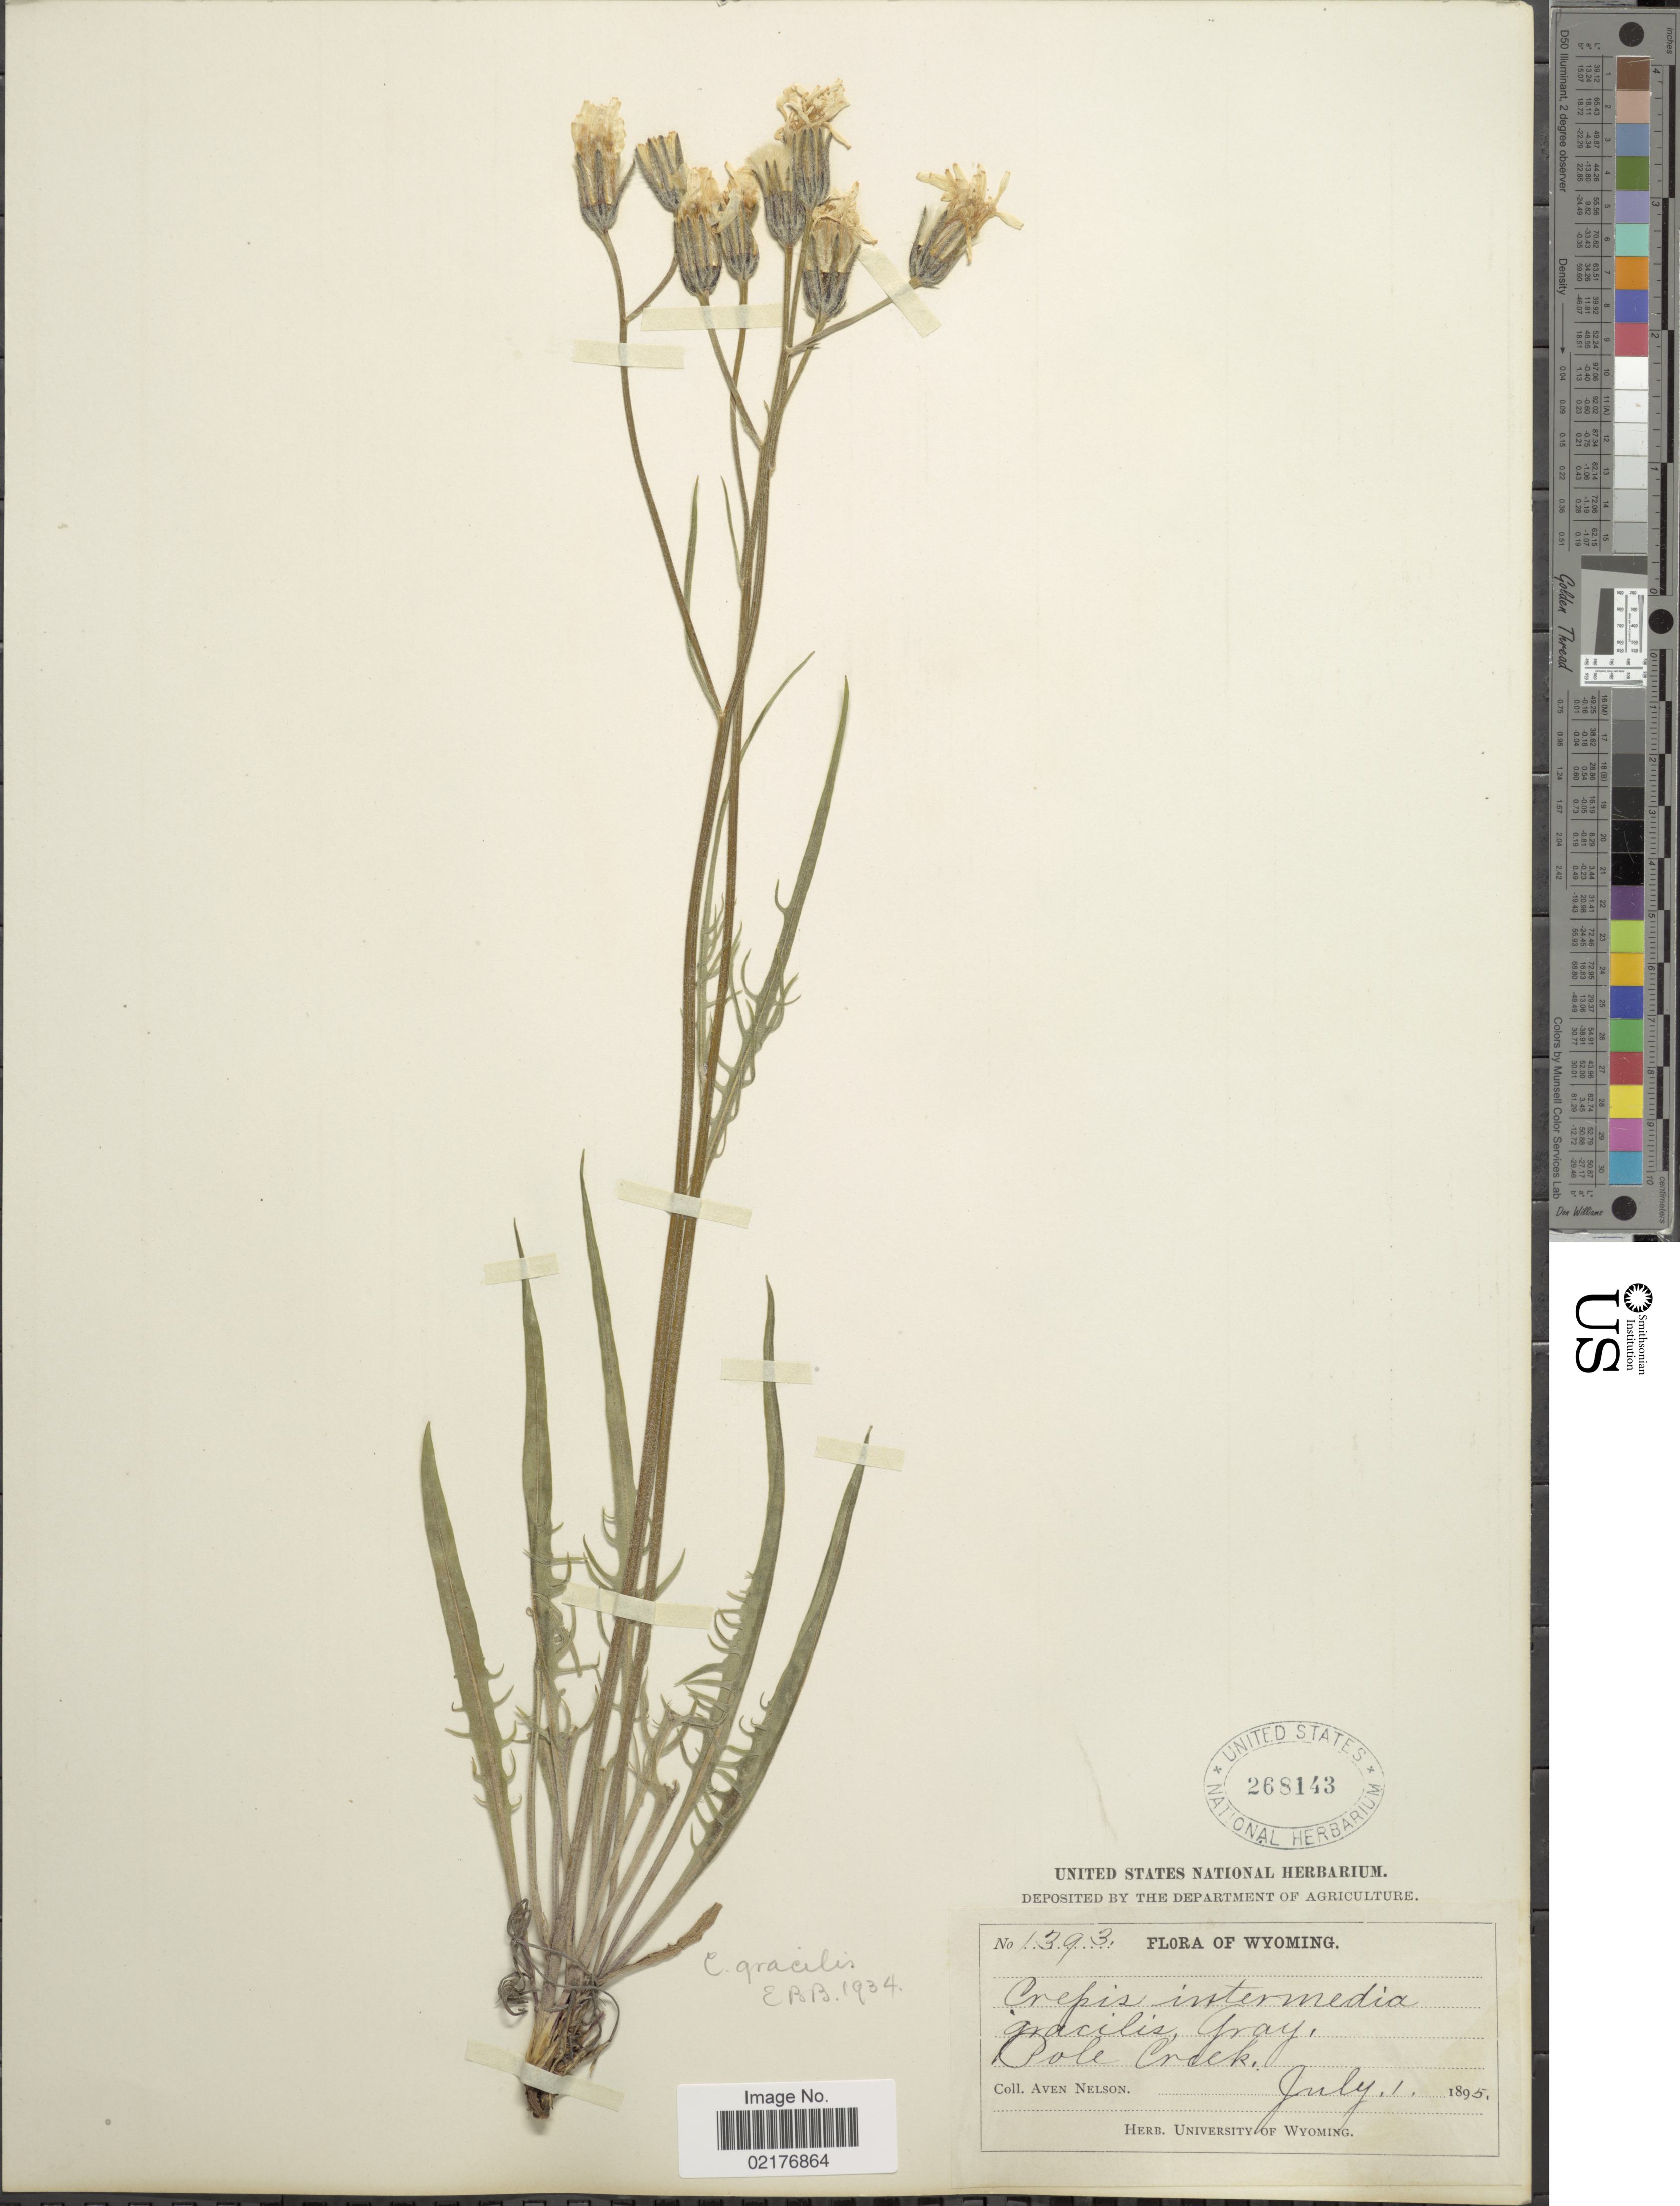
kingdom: Plantae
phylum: Tracheophyta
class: Magnoliopsida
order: Asterales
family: Asteraceae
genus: Crepis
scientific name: Crepis atribarba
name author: A. Heller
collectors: A. Nelson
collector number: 1393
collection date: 1895-07-01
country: United States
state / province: Wyoming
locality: Pole Creek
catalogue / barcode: US 268143